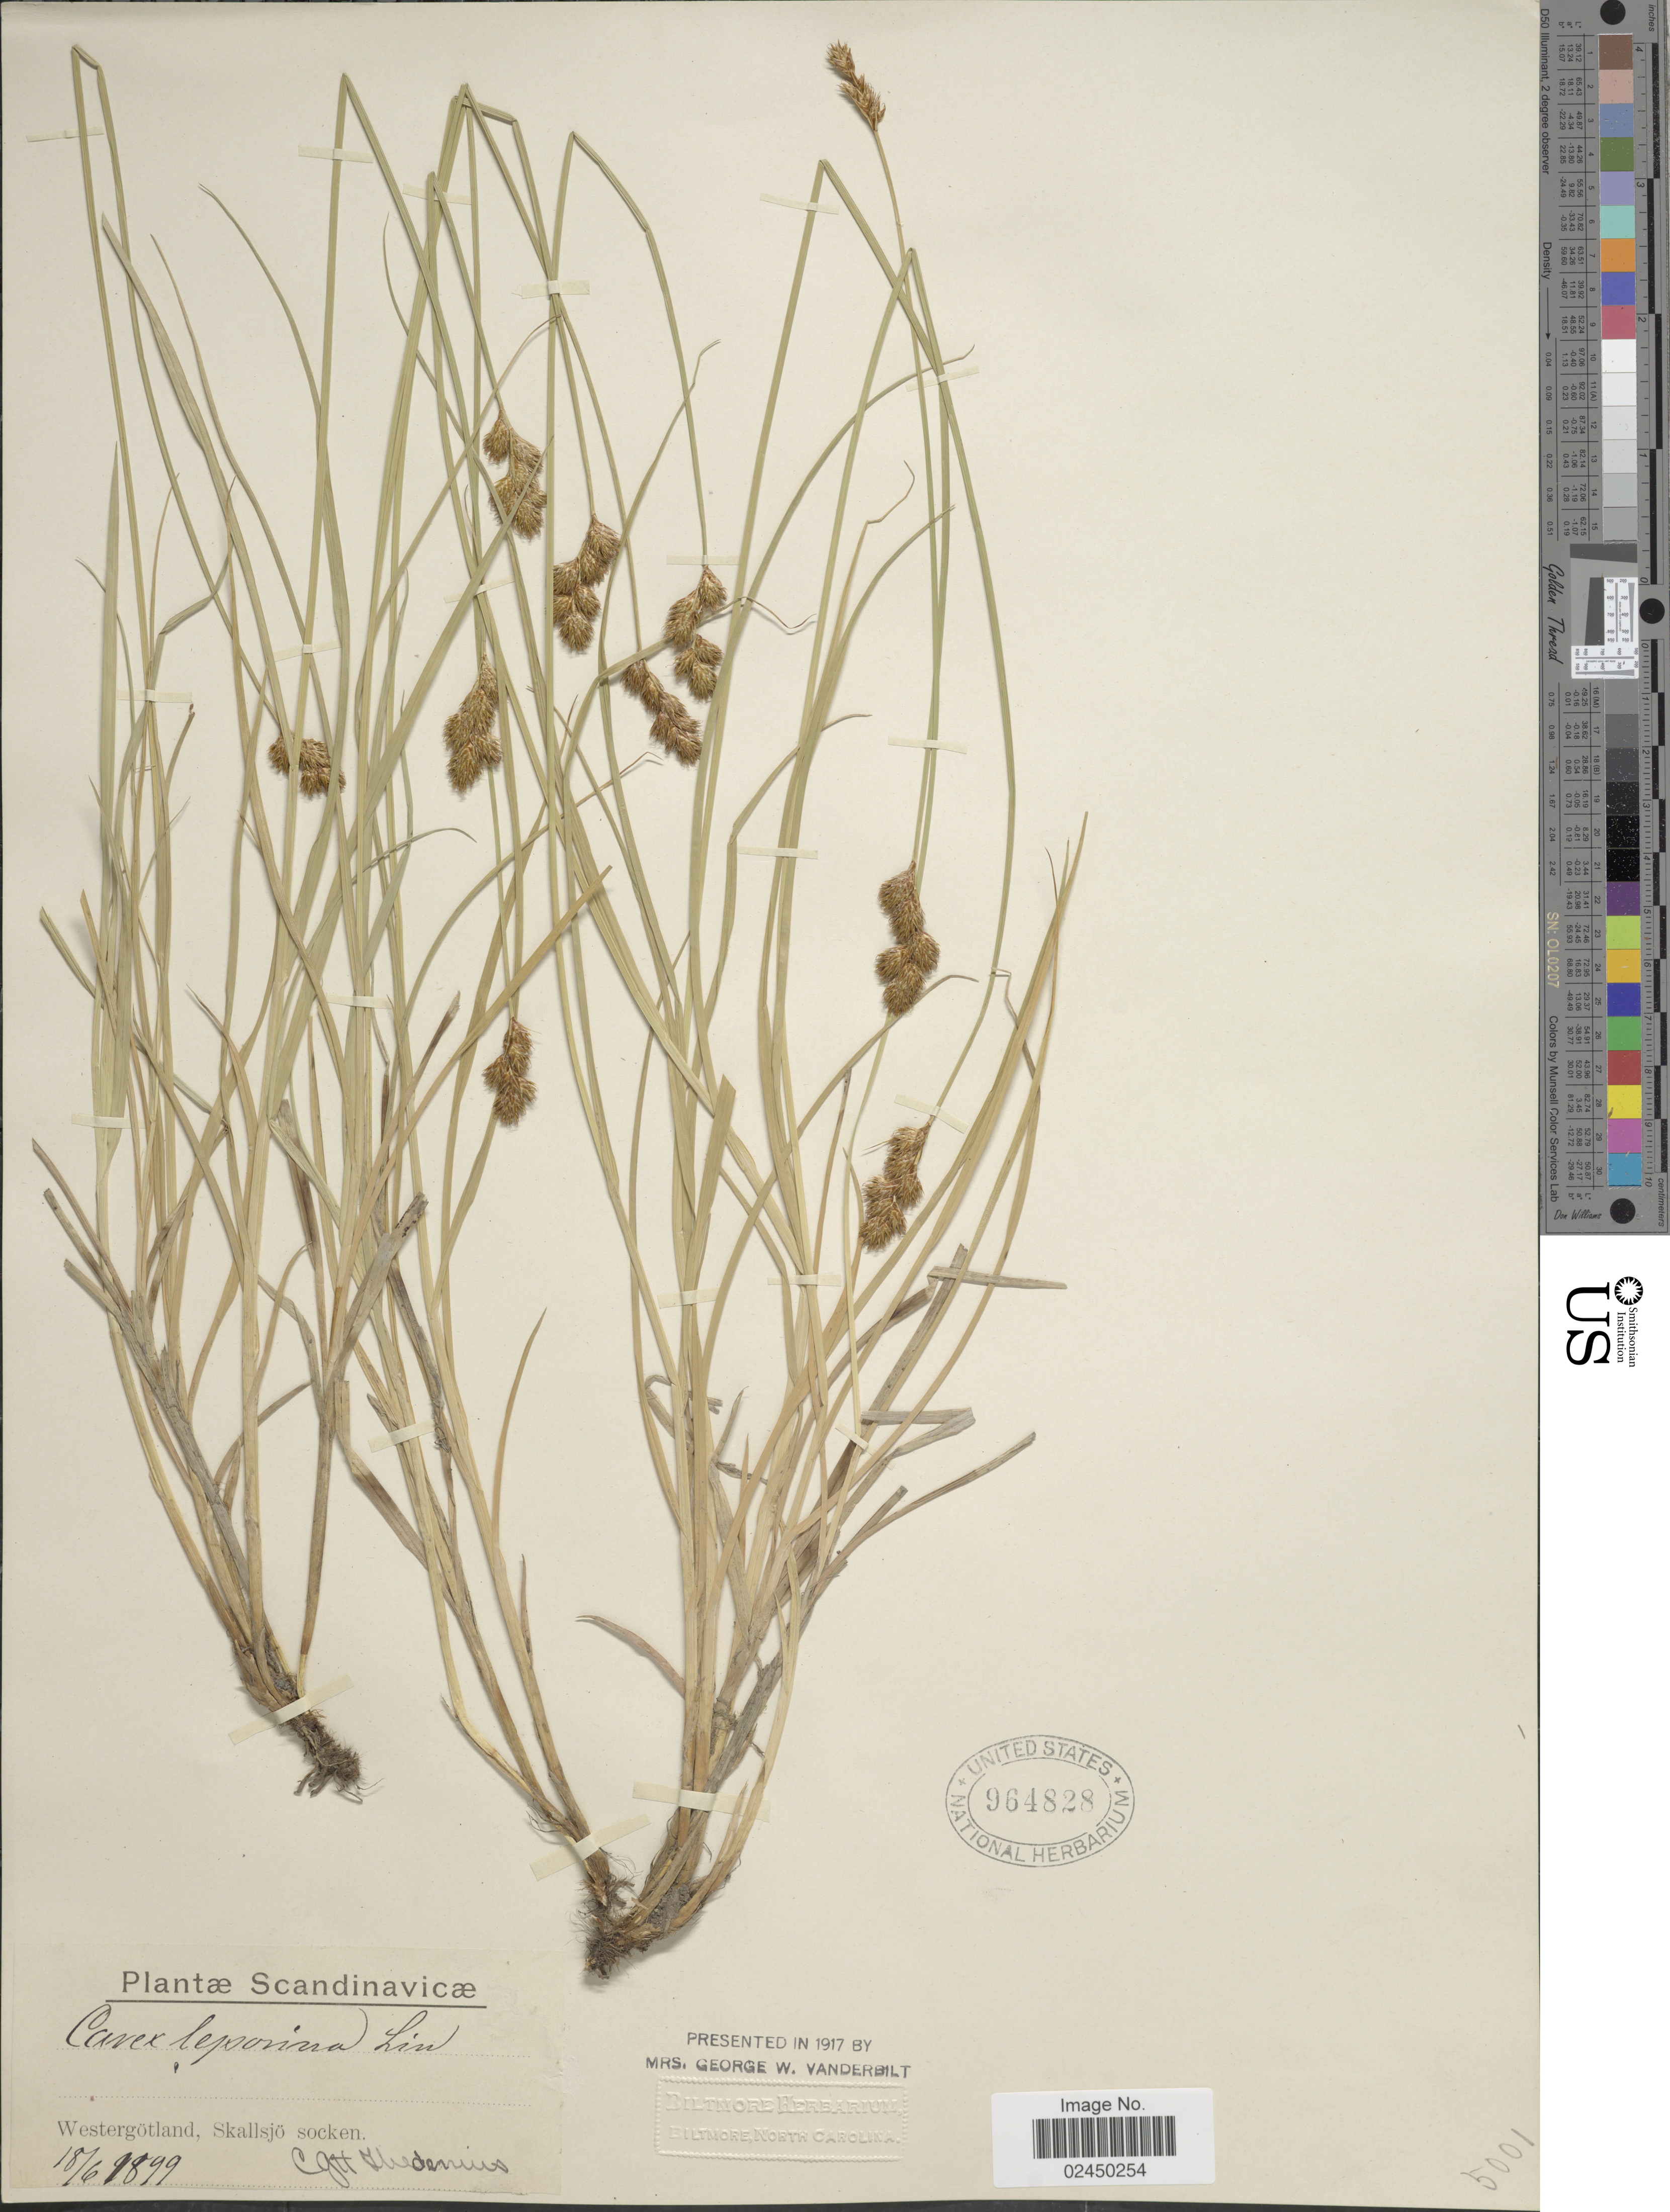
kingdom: Plantae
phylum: Tracheophyta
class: Liliopsida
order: Poales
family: Cyperaceae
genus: Carex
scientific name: Carex leporina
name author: L.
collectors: C. Thedenius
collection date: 1899-06-18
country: Sweden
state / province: Västra Götaland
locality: Westergötland, Skallsjö socken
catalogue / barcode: US 964828